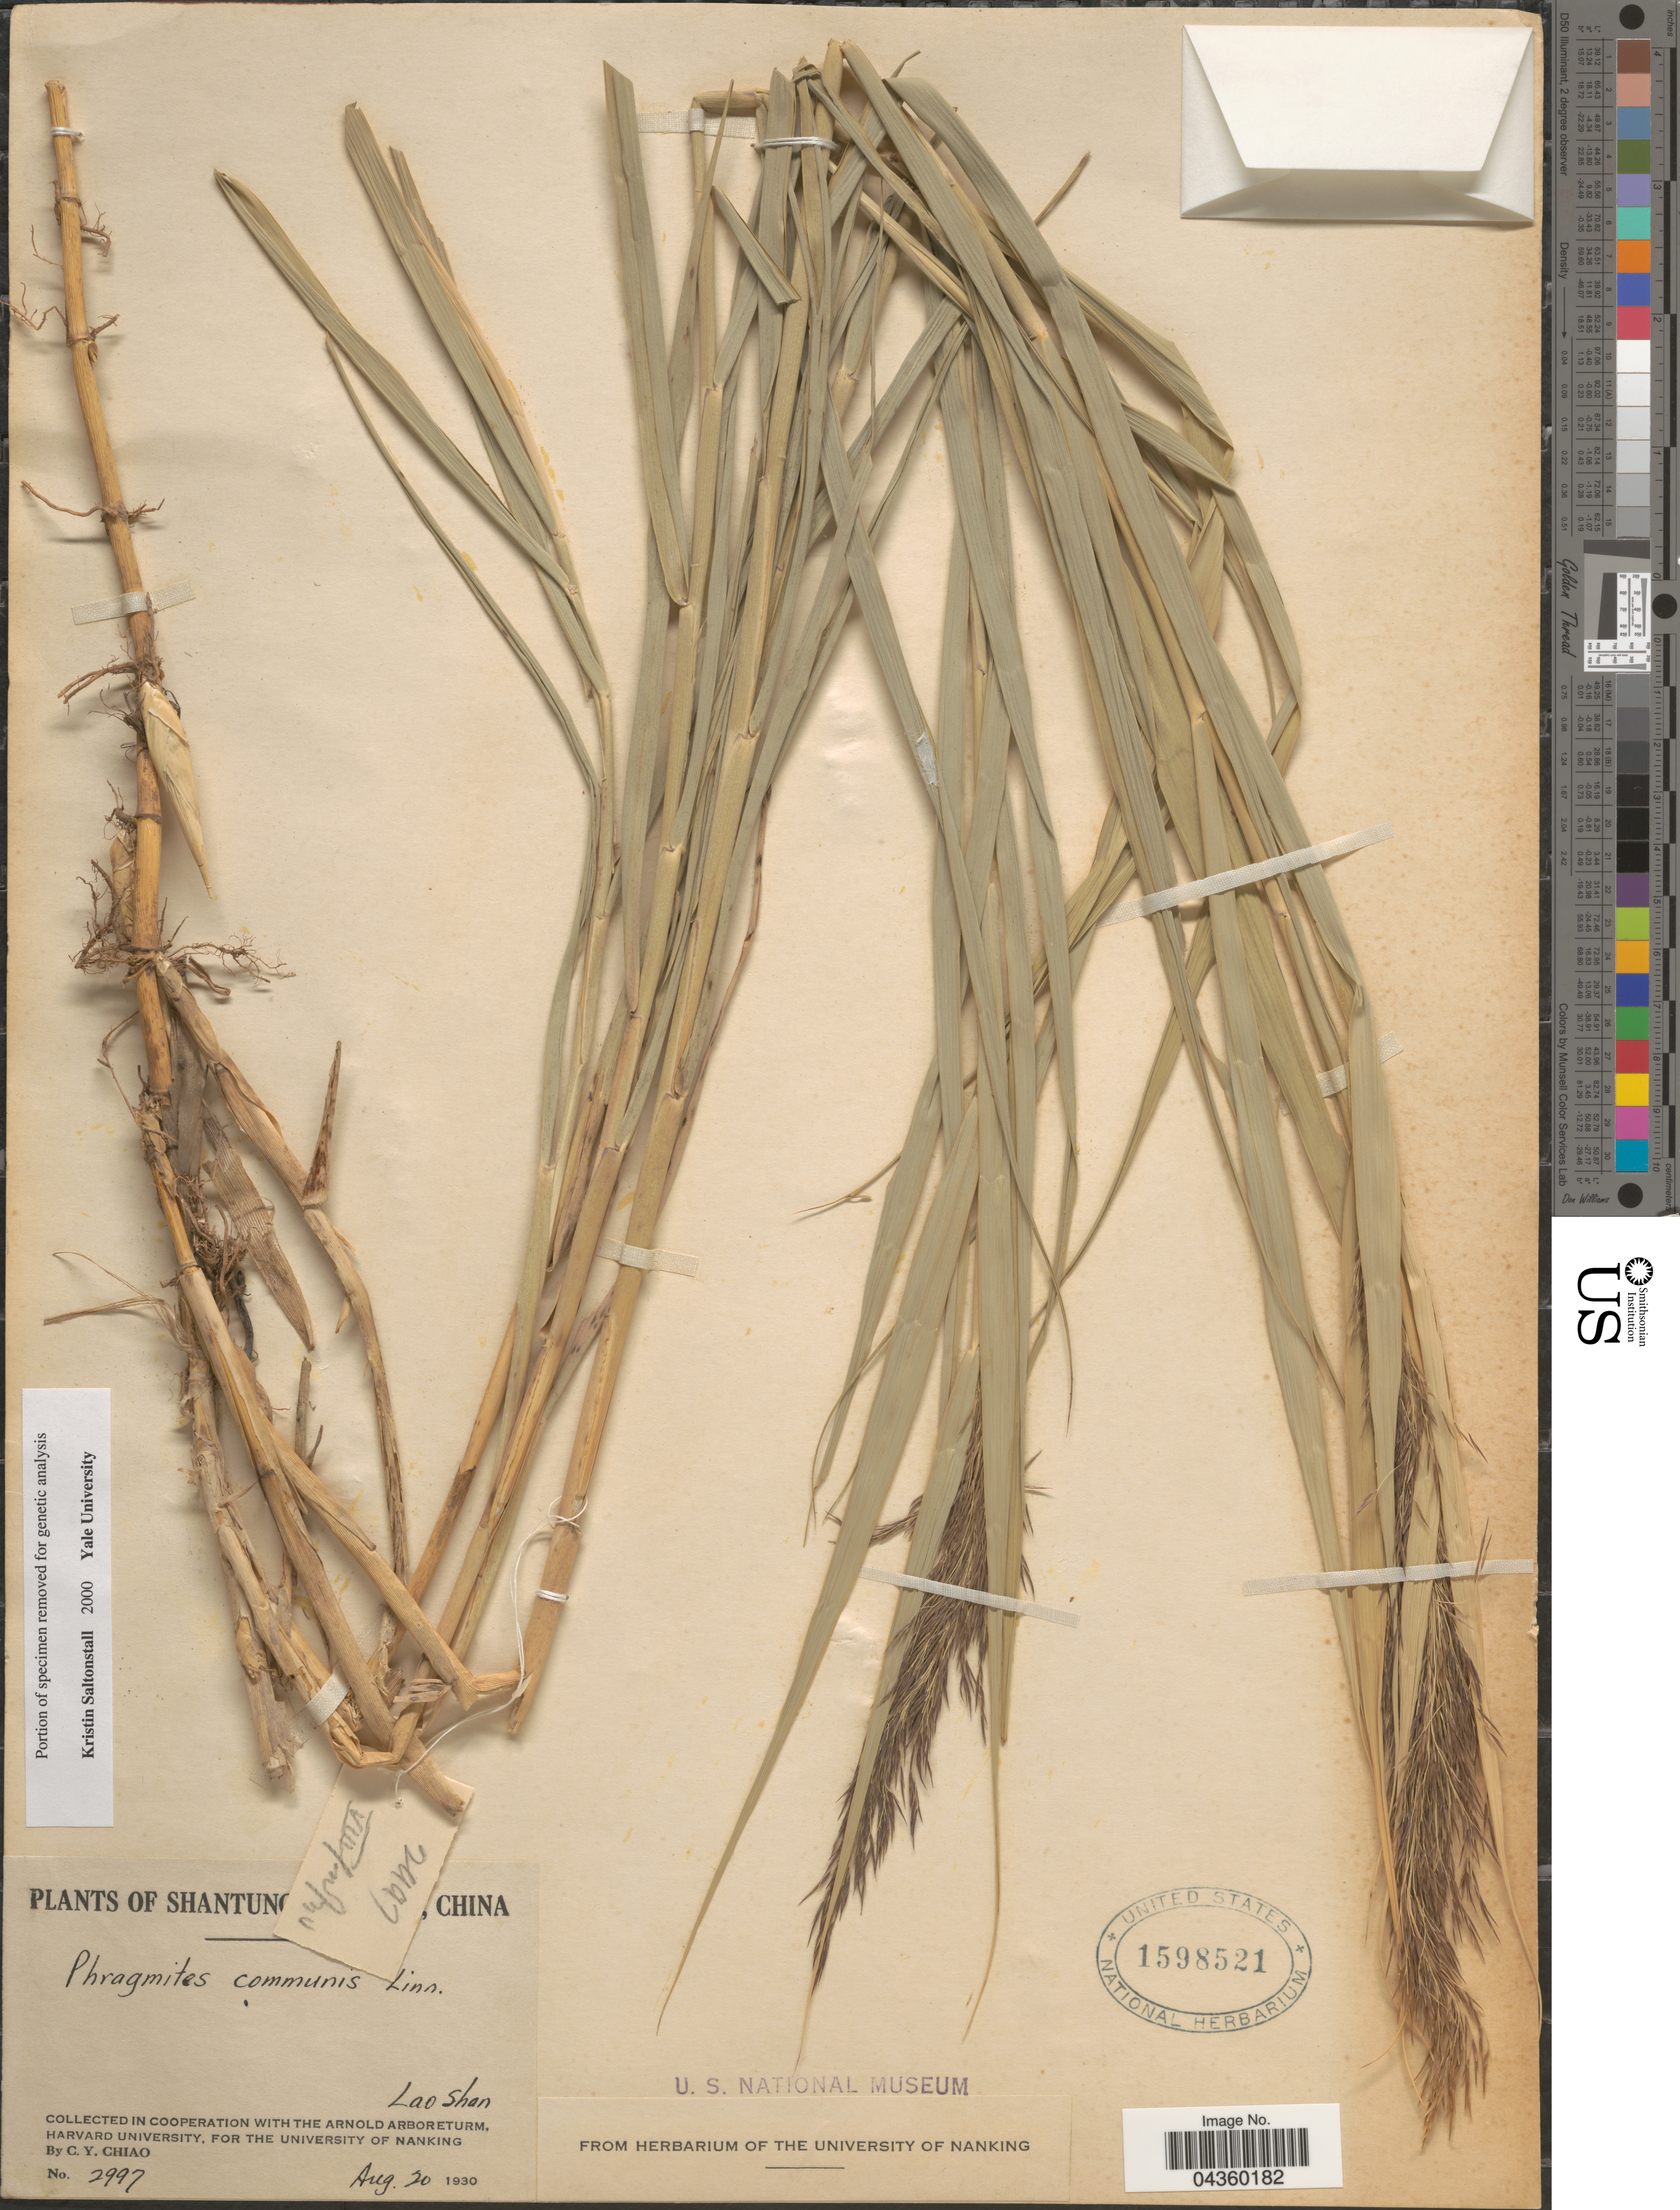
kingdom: Plantae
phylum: Tracheophyta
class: Liliopsida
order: Poales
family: Poaceae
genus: Phragmites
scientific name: Phragmites australis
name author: (Cav.) Trin. ex Steud.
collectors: C. Y. Chiao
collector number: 2997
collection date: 1930-08-20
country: China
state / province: Shandong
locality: Shantun [illegible text]. Lao Shan.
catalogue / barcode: US 1598521